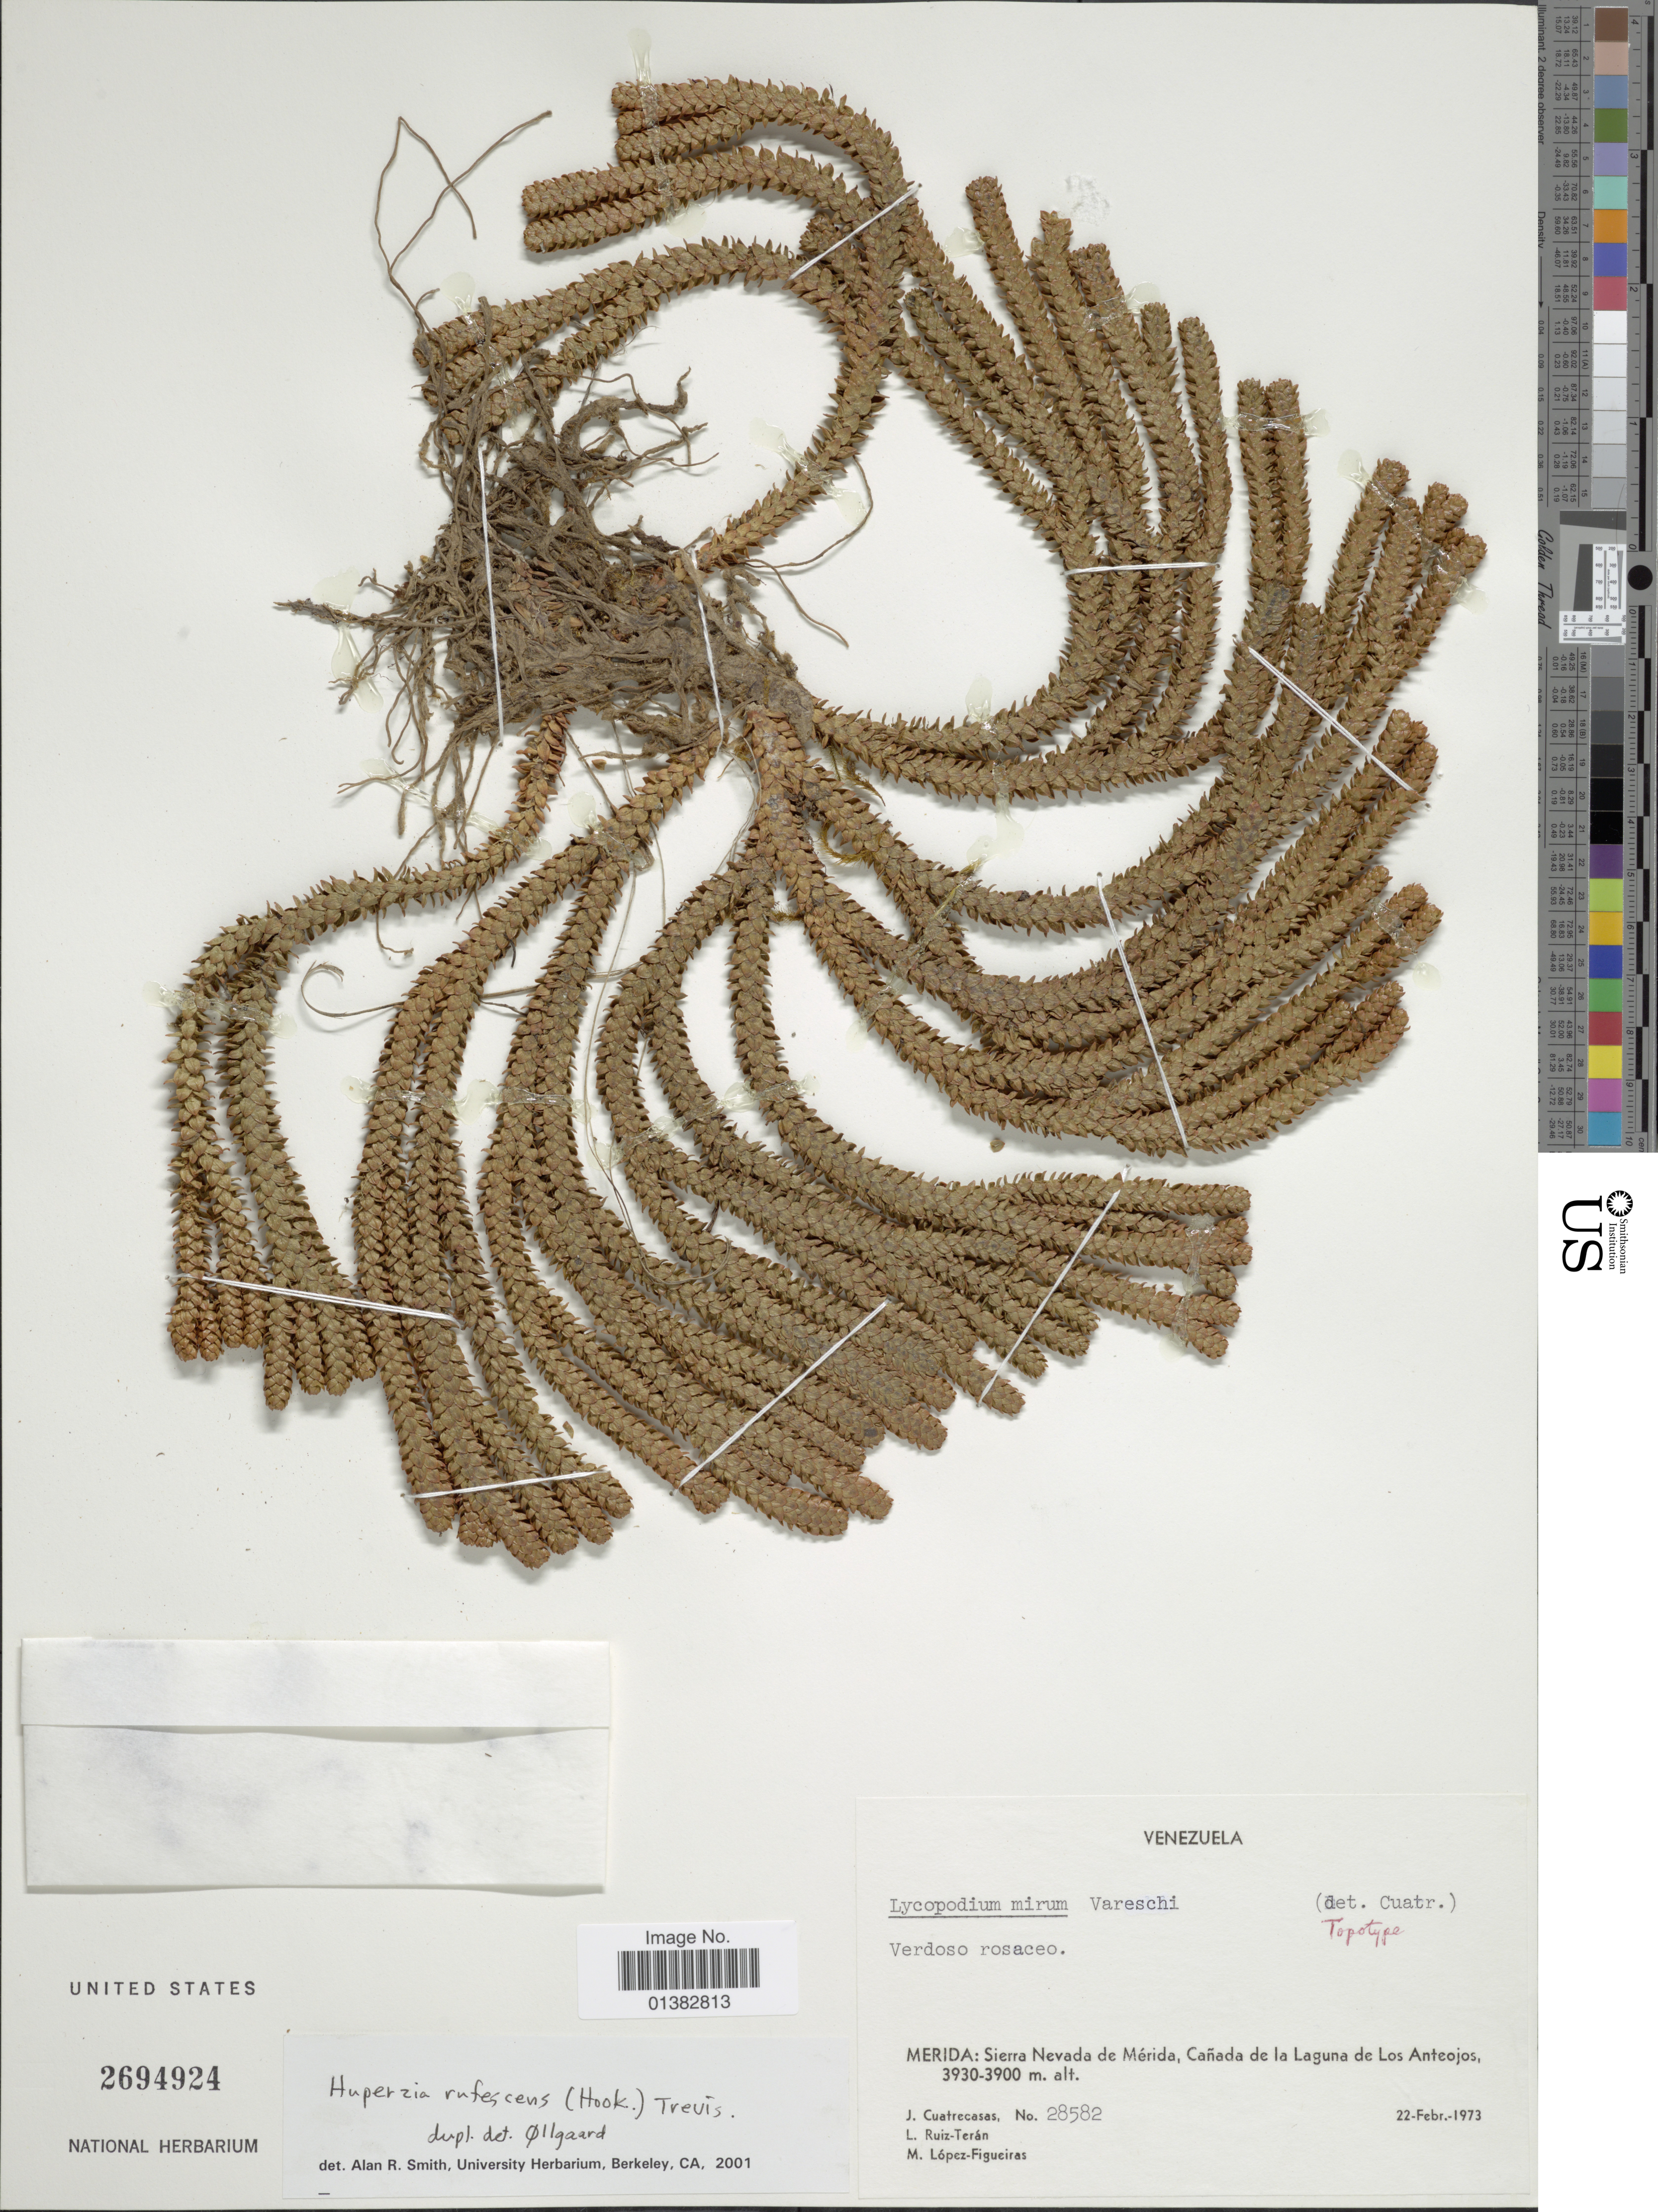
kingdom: Plantae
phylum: Tracheophyta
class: Lycopodiopsida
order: Lycopodiales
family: Lycopodiaceae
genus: Phlegmariurus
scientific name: Phlegmariurus rufescens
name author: (Hook.) B. Øllg.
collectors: J. Cuatrecasas, L. E. Ruíz-Terán & M. López Figueiras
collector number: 28582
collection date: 1973-02-22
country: Venezuela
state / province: Mérida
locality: Sierra Nevada de Mérida, Cañada de la Laguna de Los Anteojos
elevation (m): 3900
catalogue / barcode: US 2694924